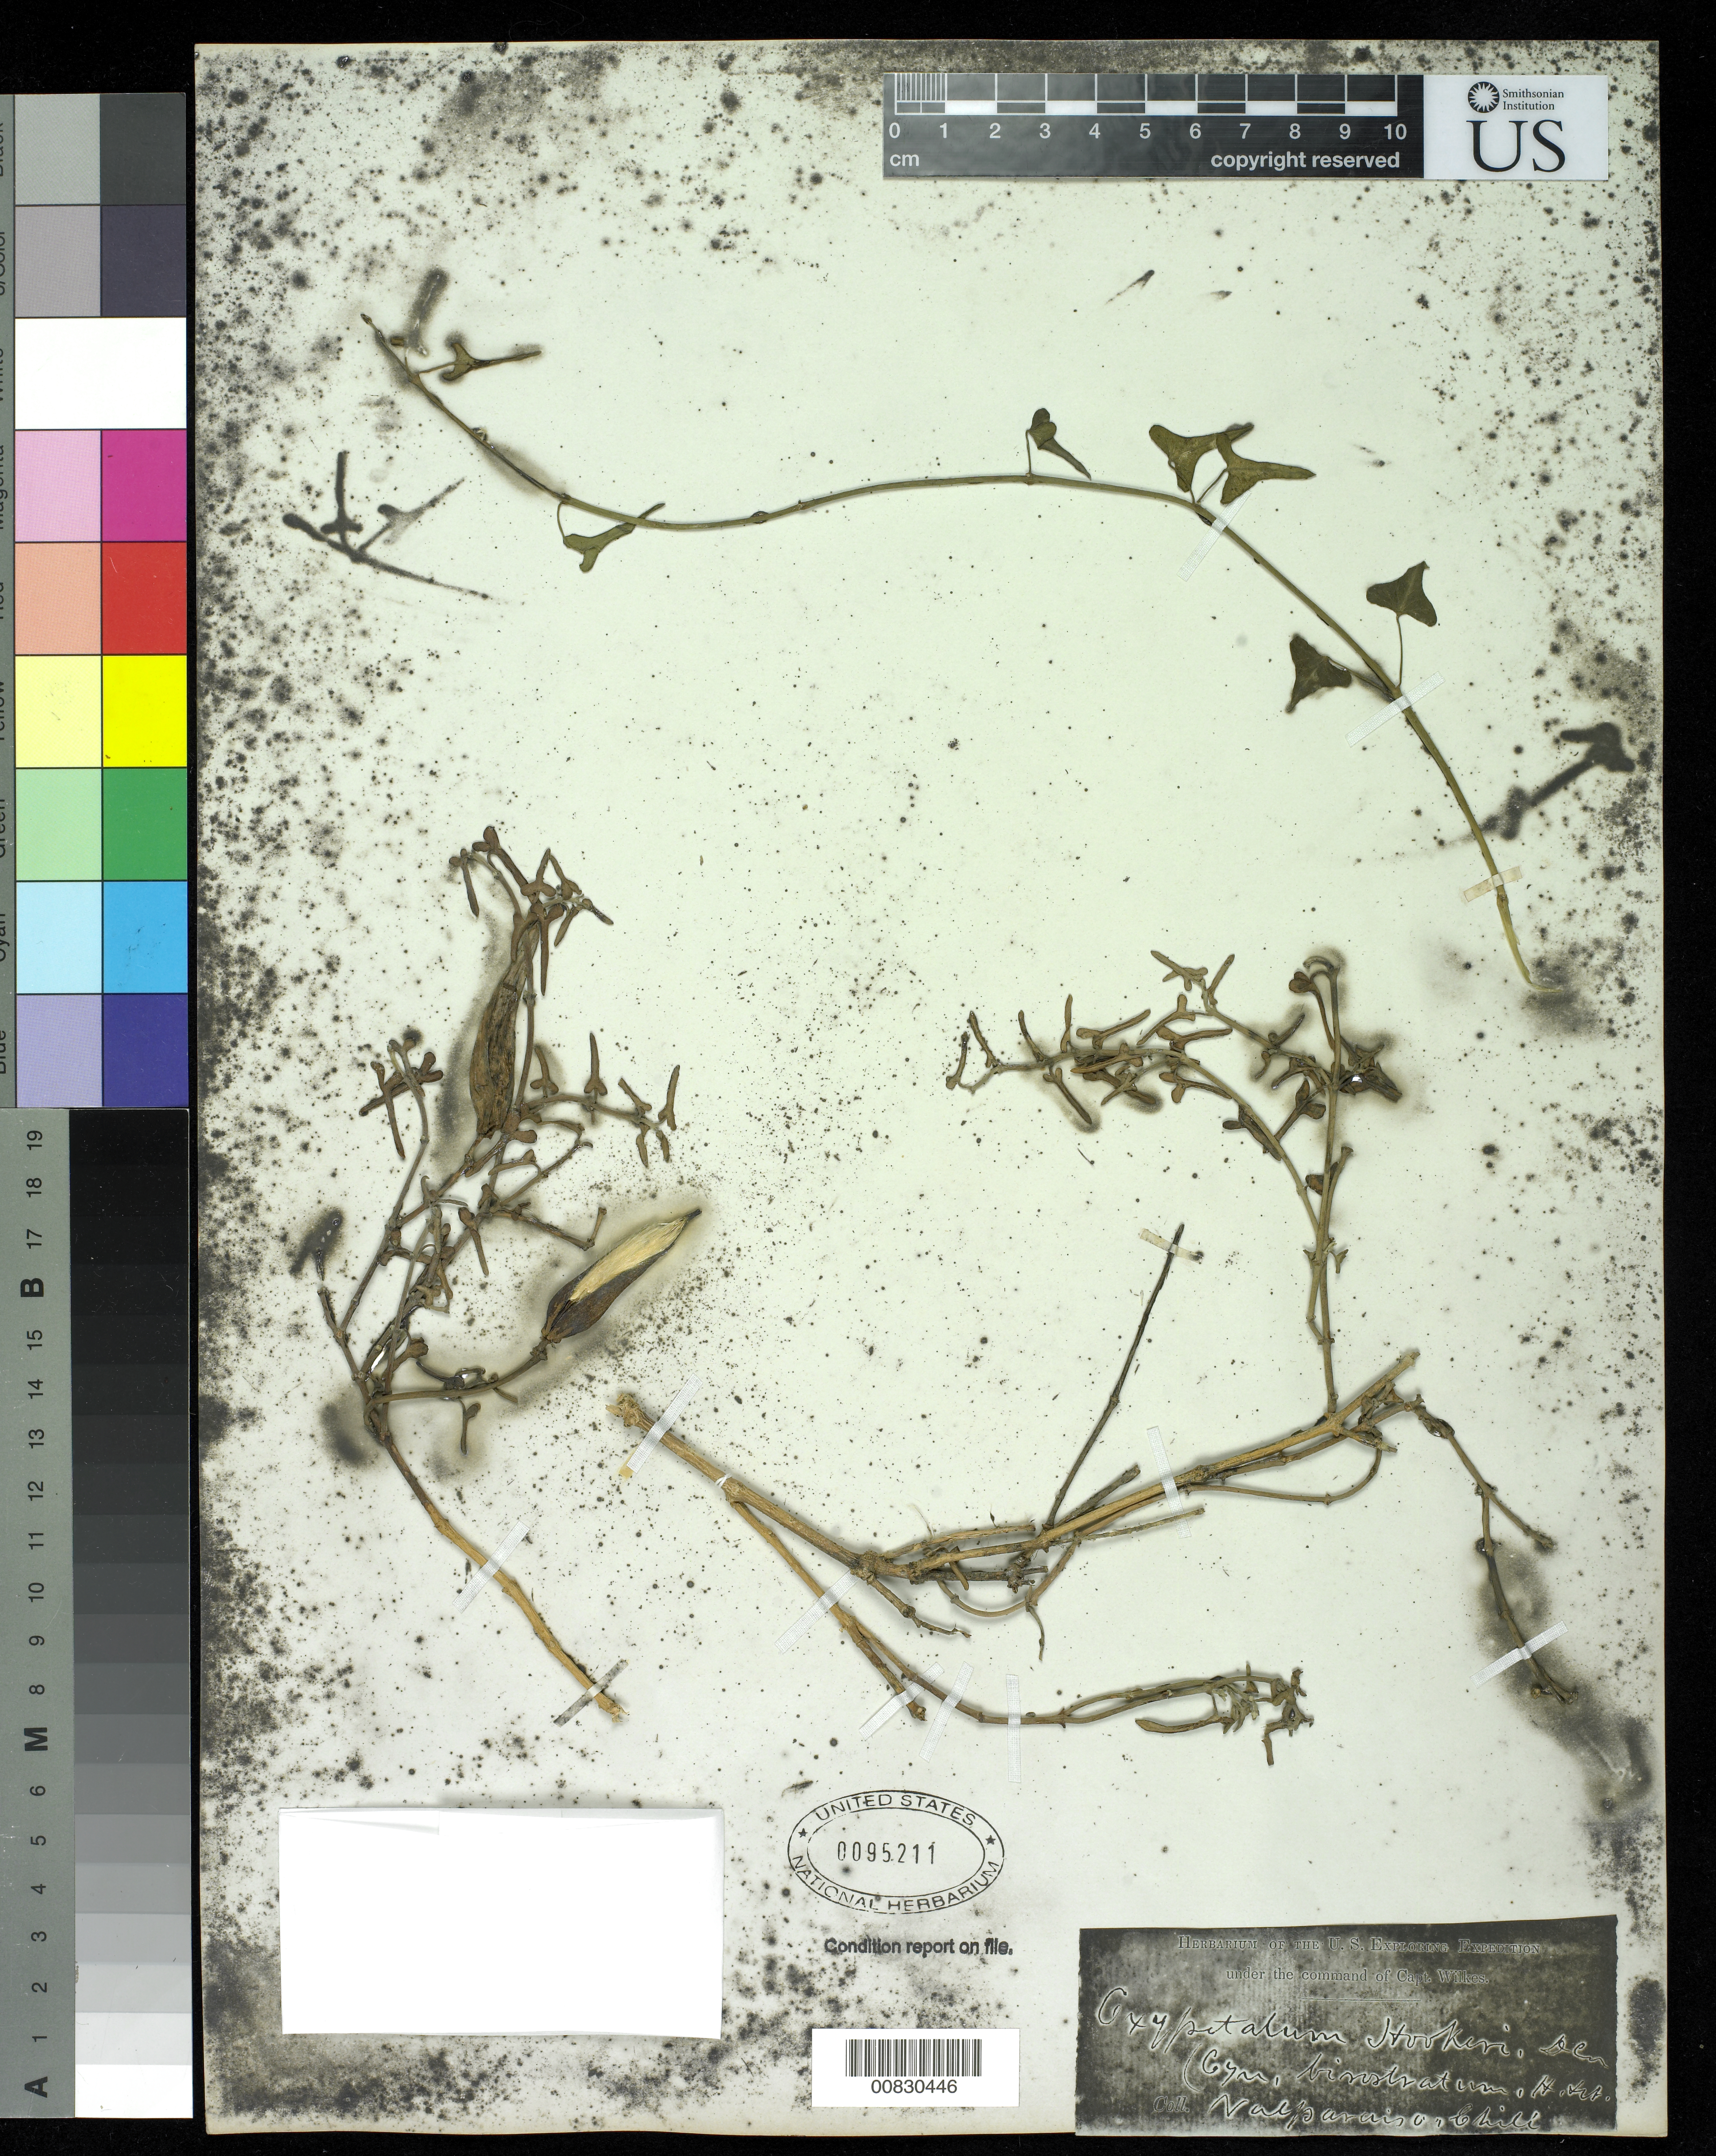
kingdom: Plantae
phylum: Tracheophyta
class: Magnoliopsida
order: Gentianales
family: Apocynaceae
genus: Oxypetalum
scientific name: Oxypetalum hookeri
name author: Decne.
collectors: Wilkes Explor. Exped.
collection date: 1838/1842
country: Chile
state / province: Valparaíso (V)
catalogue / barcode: US 95211